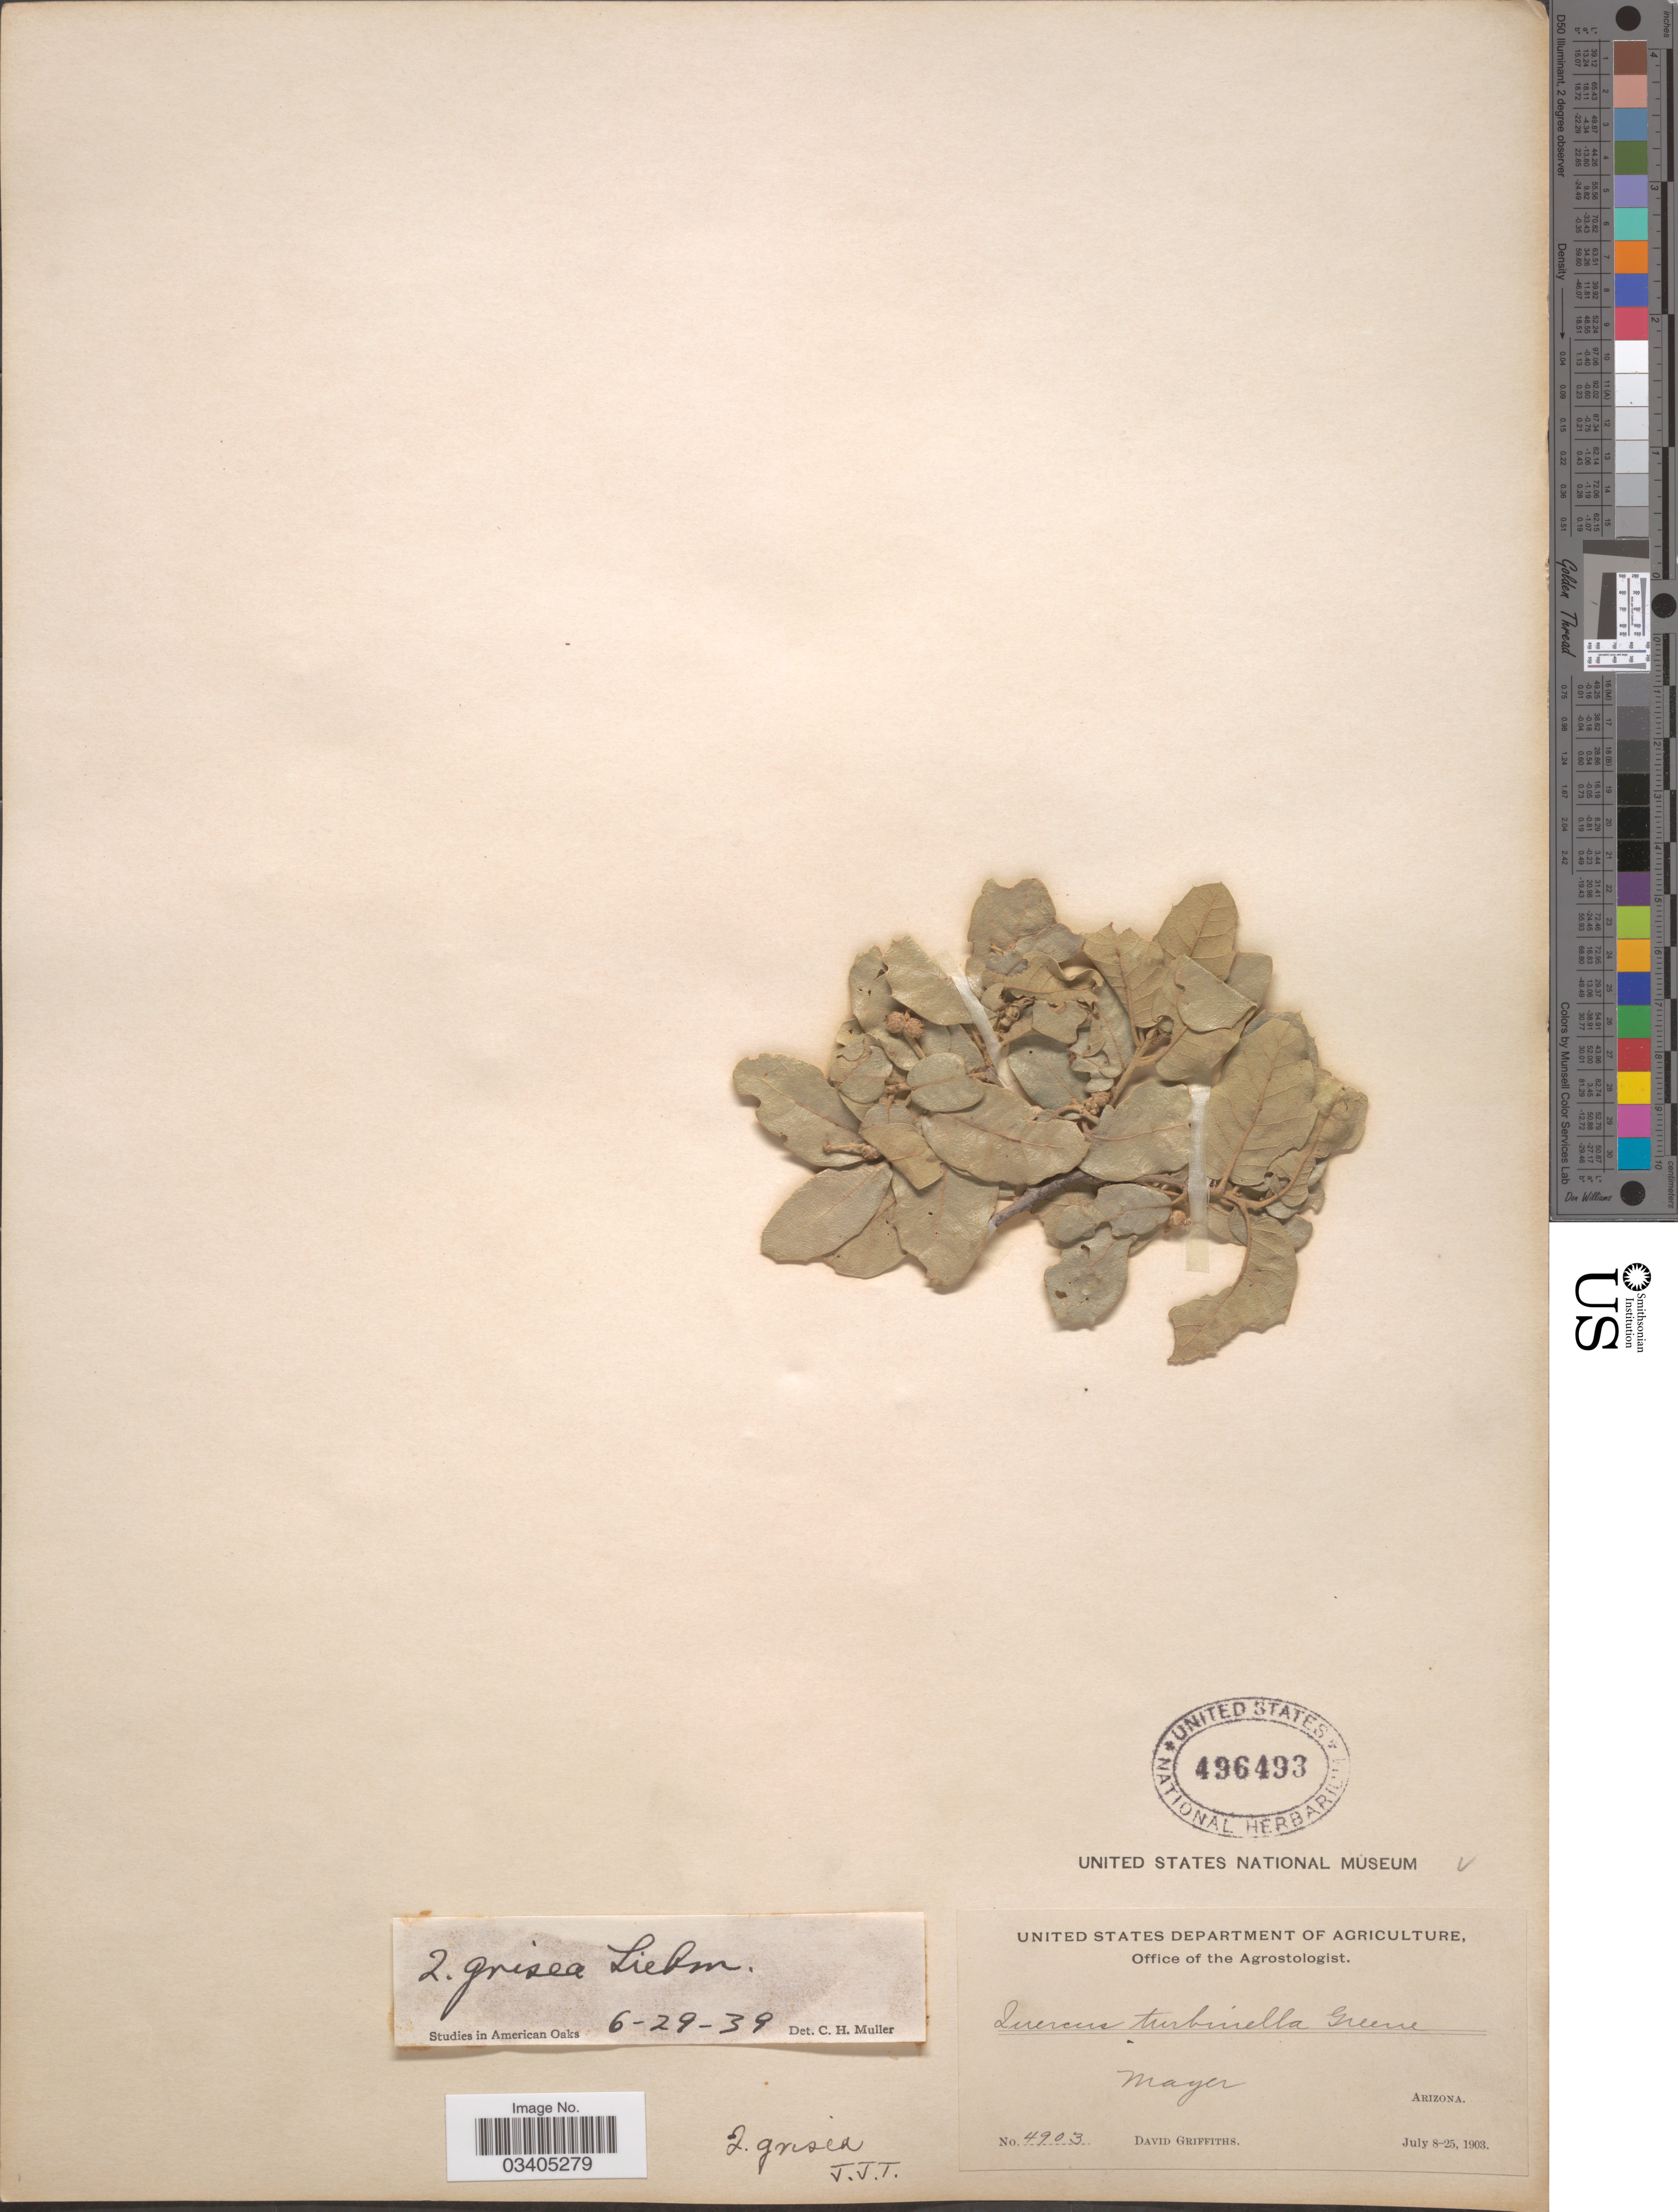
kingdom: Plantae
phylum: Tracheophyta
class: Magnoliopsida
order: Fagales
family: Fagaceae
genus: Quercus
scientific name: Quercus grisea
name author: Liebm.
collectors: D. Griffiths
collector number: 4903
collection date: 1903-07-08/1903-07-25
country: United States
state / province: Arizona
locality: Mayer.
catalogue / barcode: US 496493